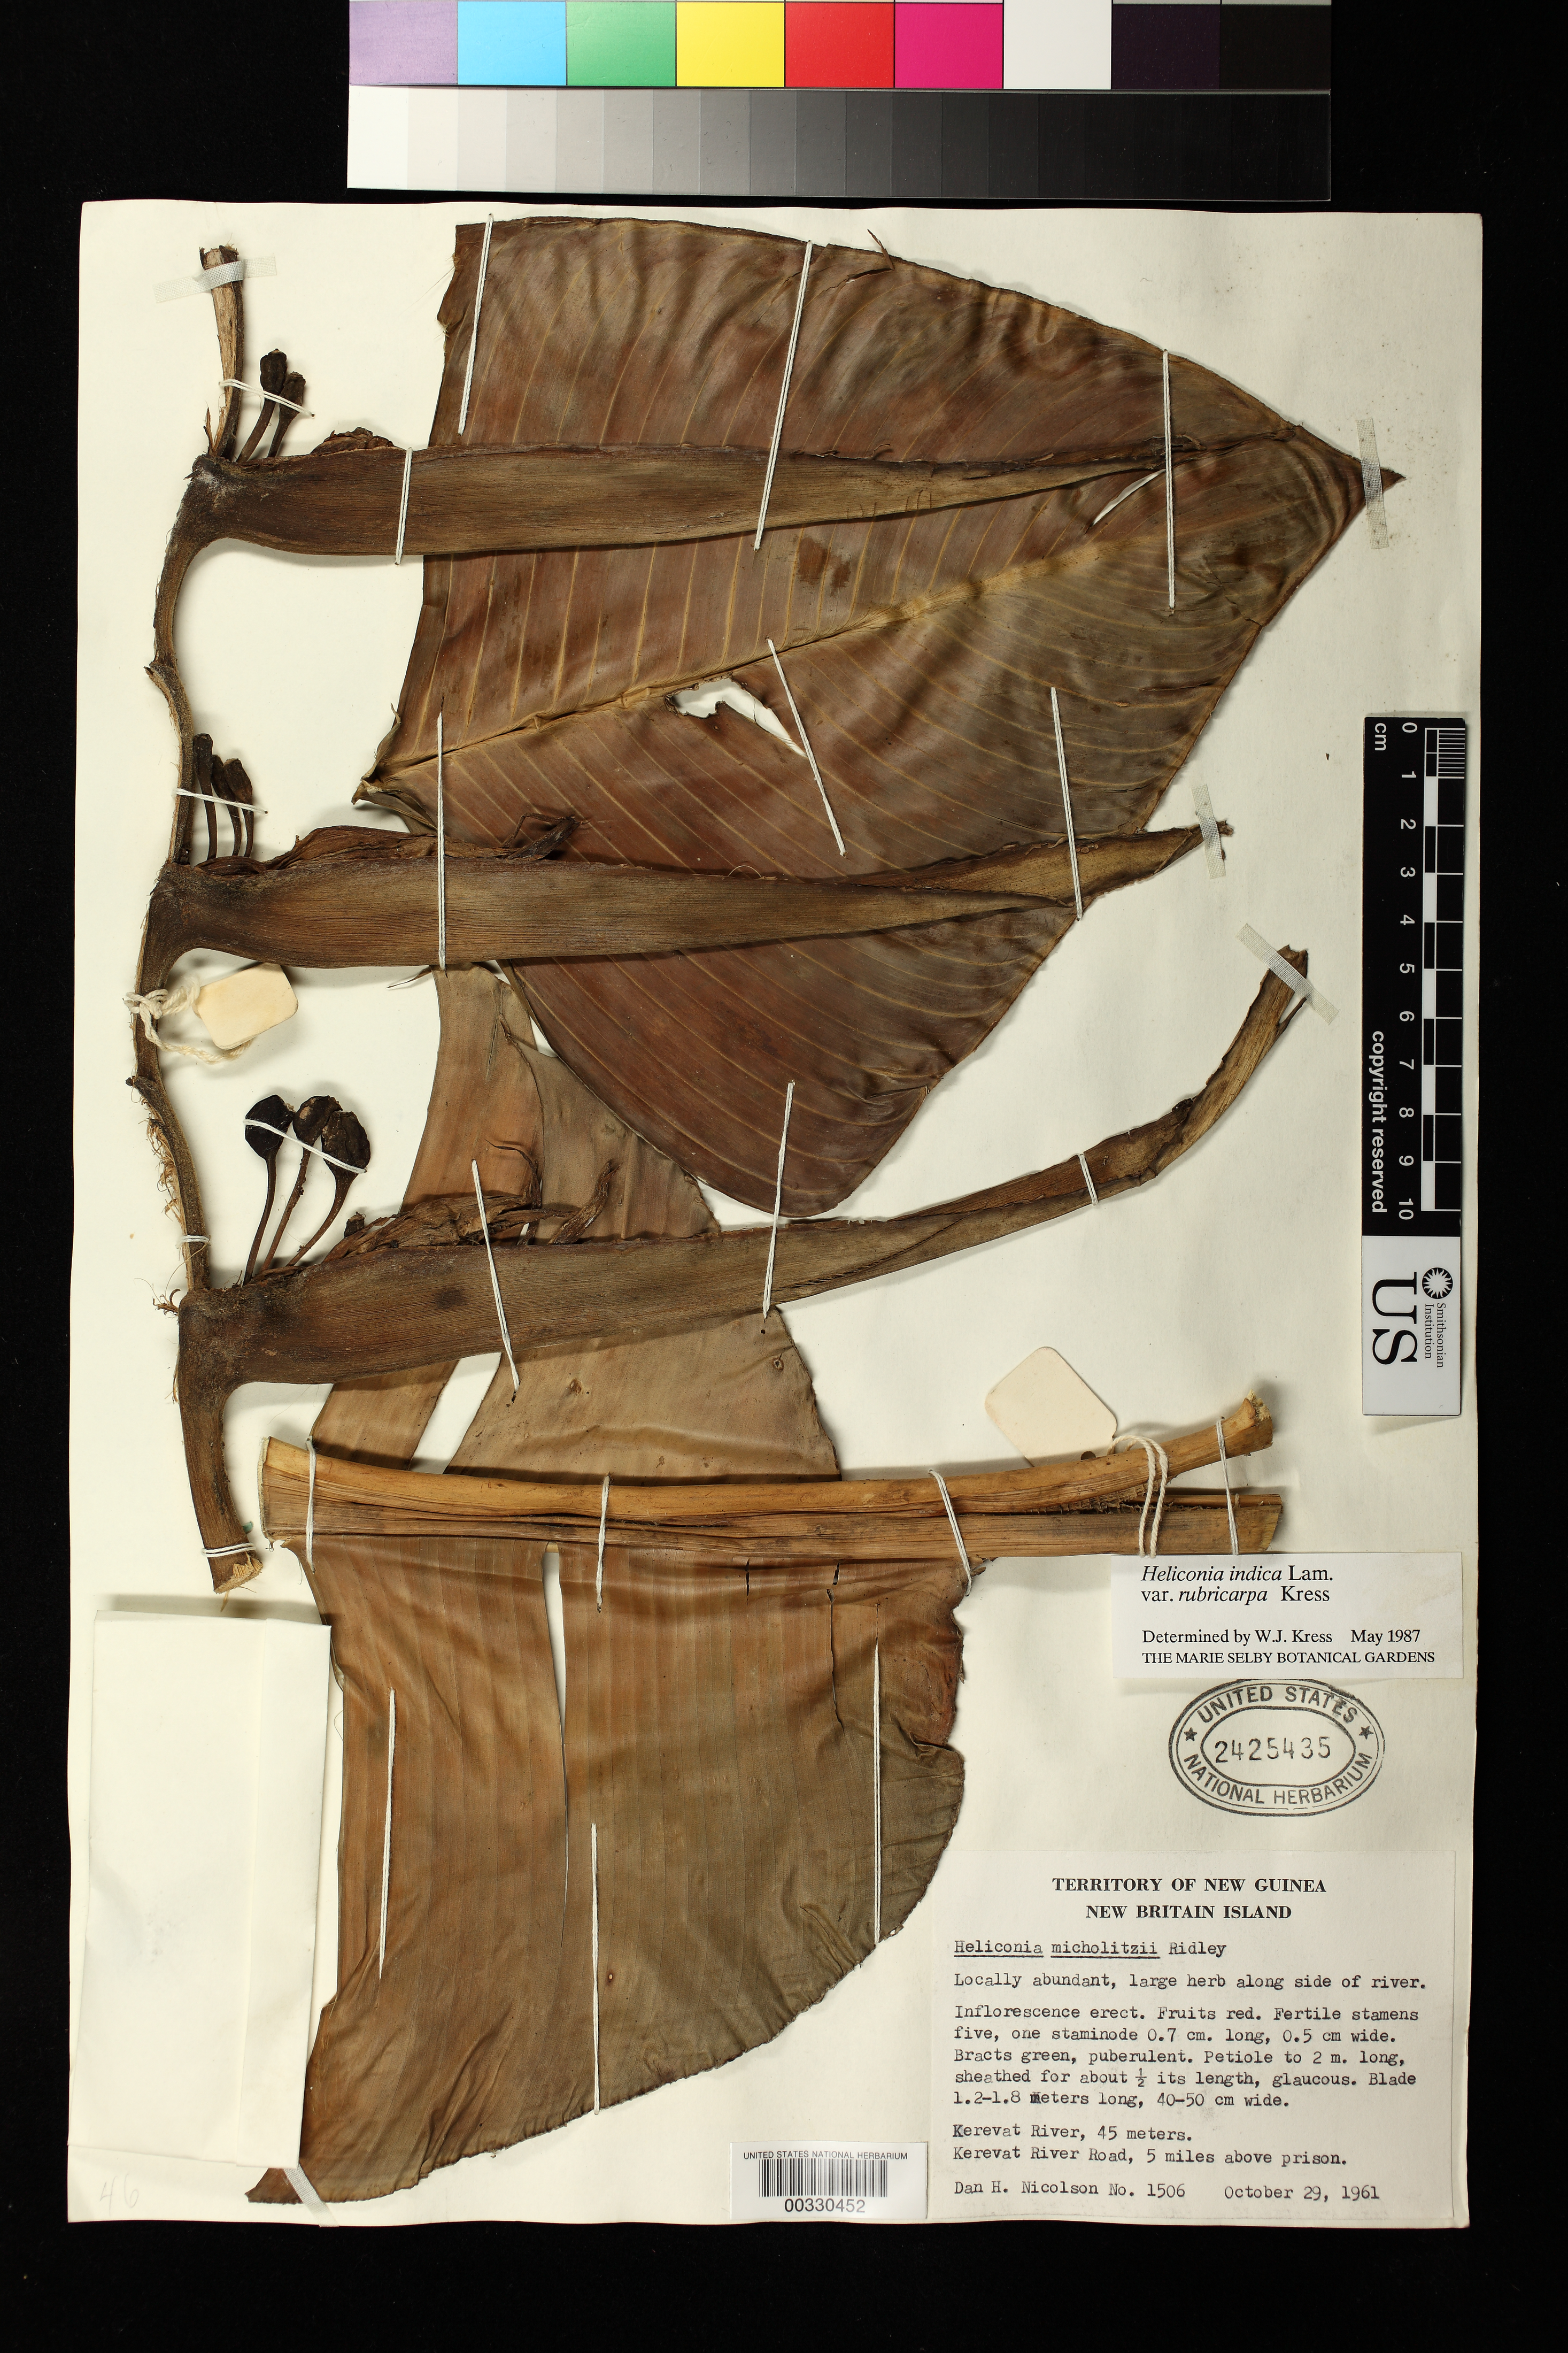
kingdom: Plantae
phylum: Tracheophyta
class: Liliopsida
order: Zingiberales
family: Heliconiaceae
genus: Heliconia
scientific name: Heliconia indica var. rubricarpa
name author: W.J. Kress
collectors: D. H. Nicolson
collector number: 1506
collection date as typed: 29 Oct 1961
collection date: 1961-10-29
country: Papua New Guinea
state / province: East New Britain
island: New Britain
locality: Kerevat river, 45 m, kerevat river road, 5 miles above prison, bismark archipelago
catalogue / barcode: US 2425435